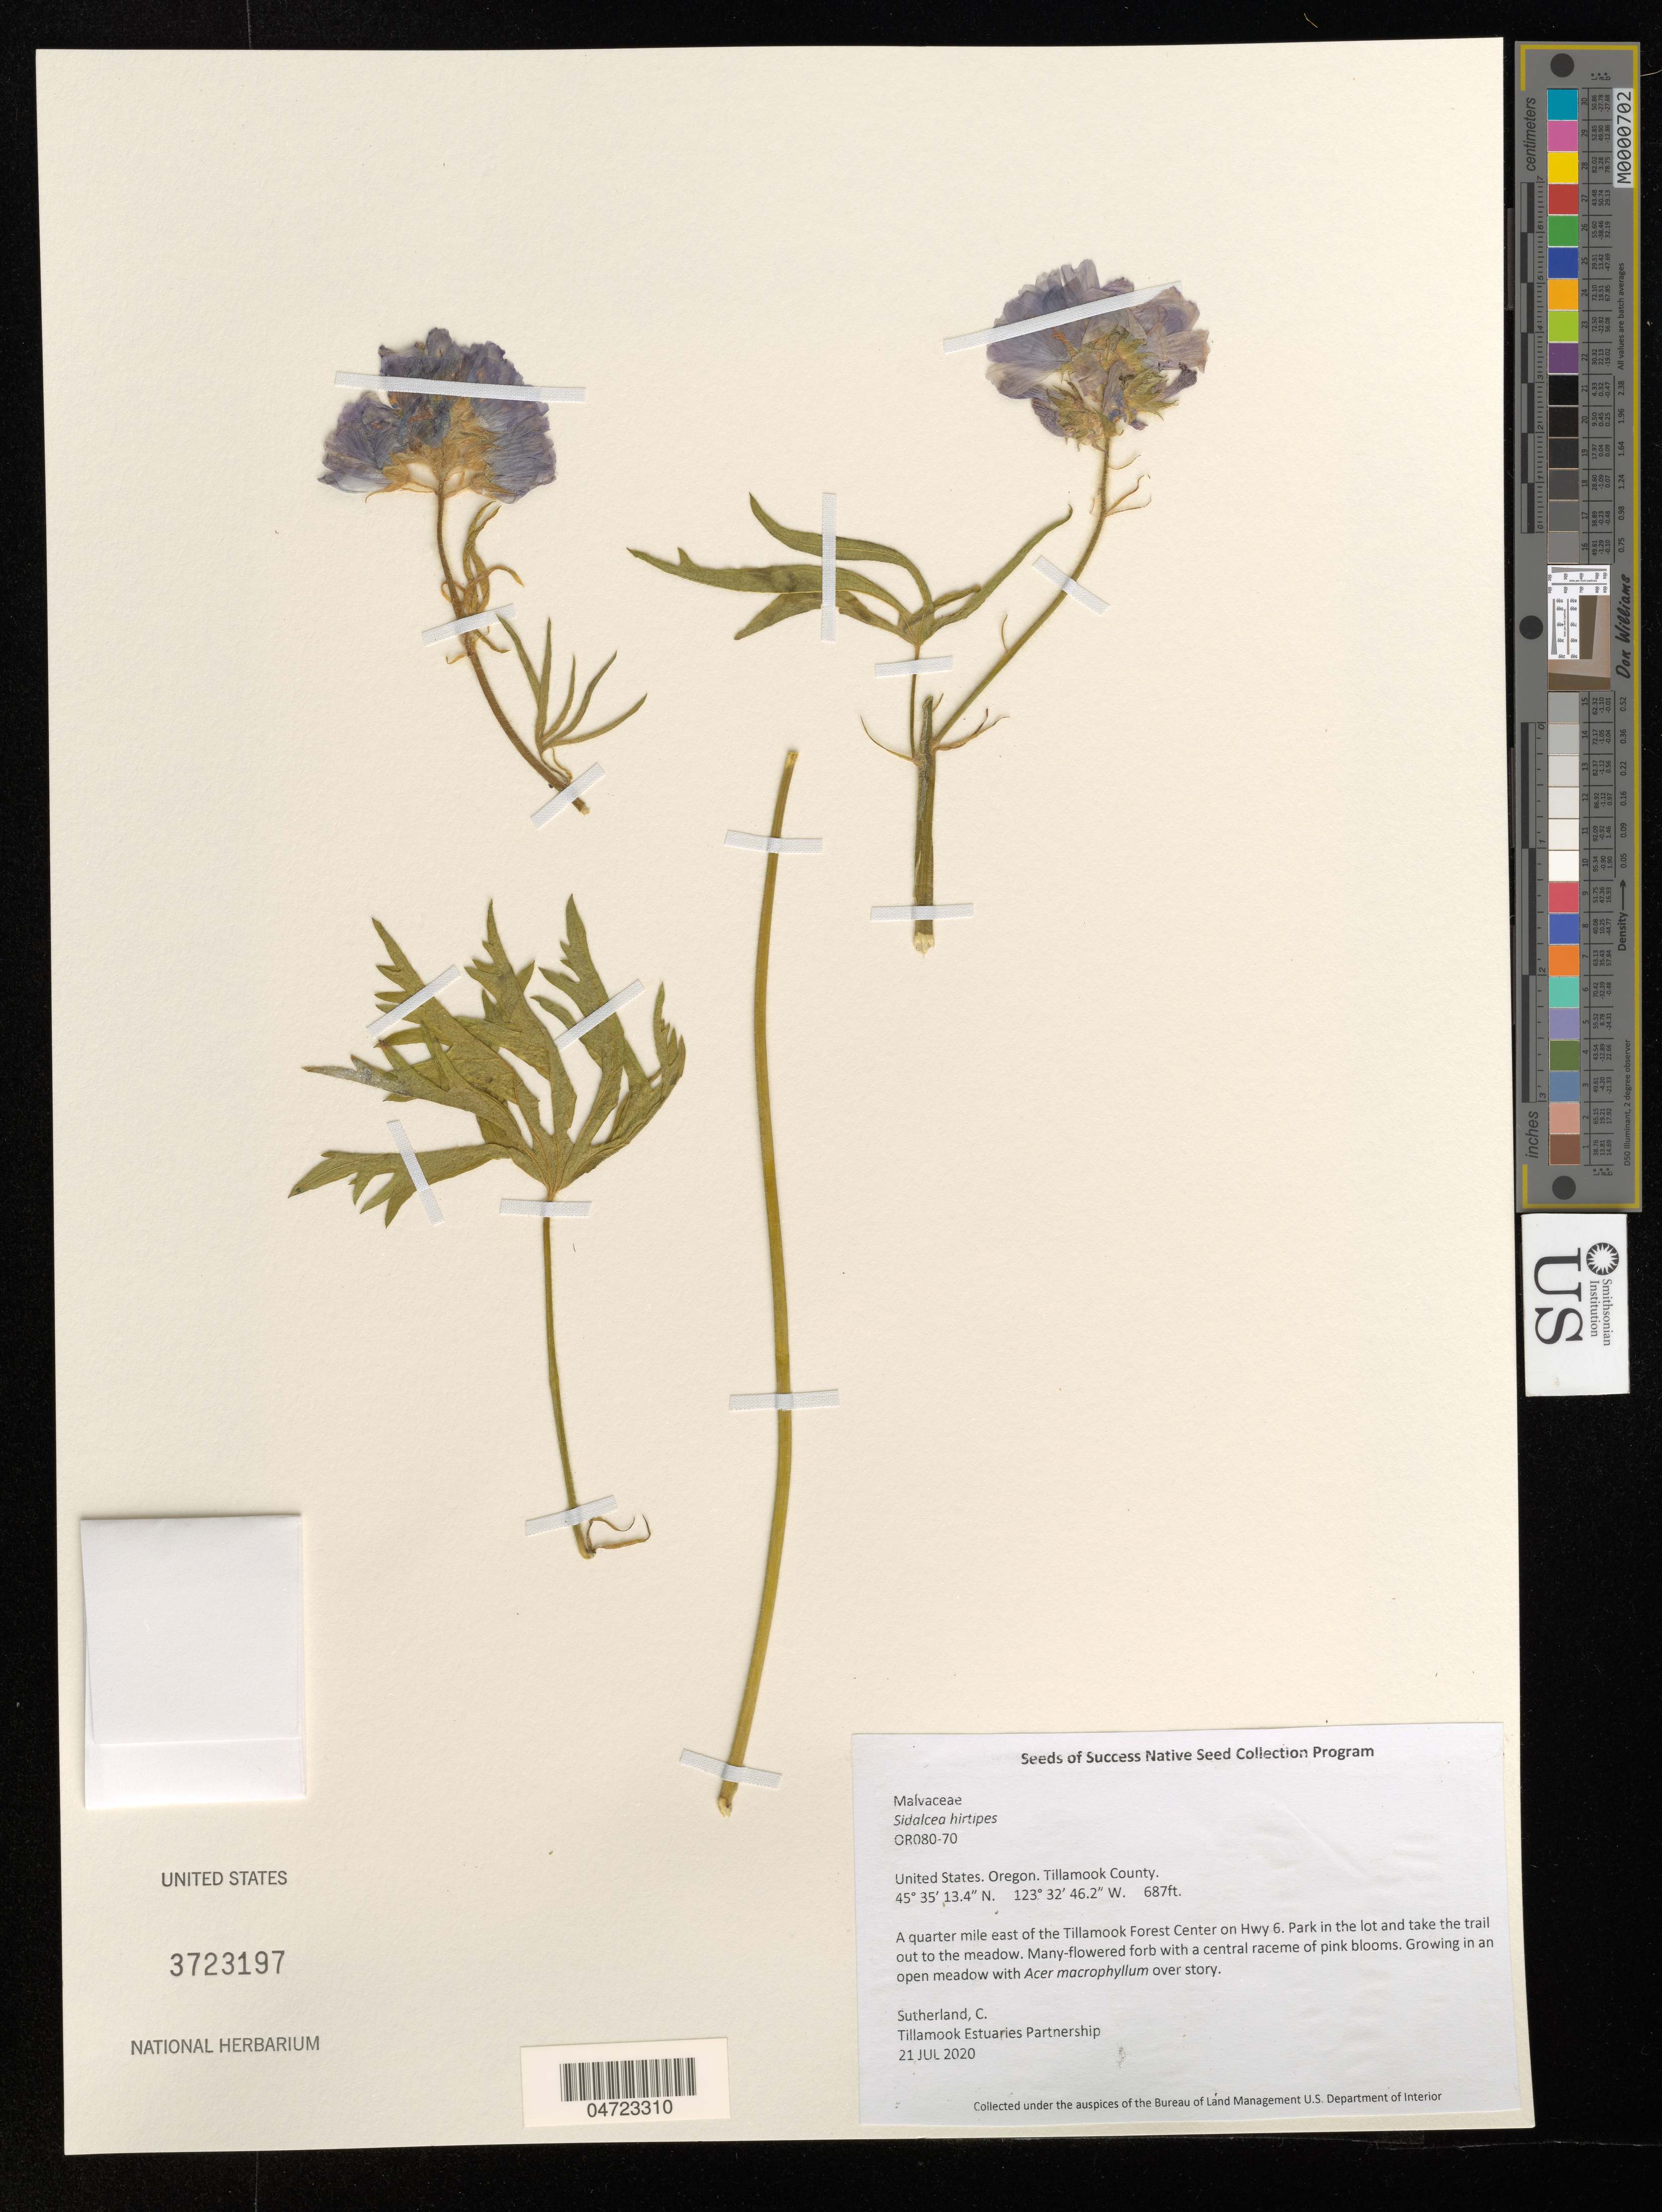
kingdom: Plantae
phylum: Tracheophyta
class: Magnoliopsida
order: Malvales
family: Malvaceae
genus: Sidalcea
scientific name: Sidalcea hirtipes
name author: C.L. Hitchc.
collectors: C. Sutherland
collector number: OR080-70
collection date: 2020-07-21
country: United States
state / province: Oregon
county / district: Tillamook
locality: Tillamook County. A quarter mile east of the Tillamook Forest Center on Hwy 6. Park in the lot and take the trail out to the meadow.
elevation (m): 209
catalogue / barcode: US 3723197